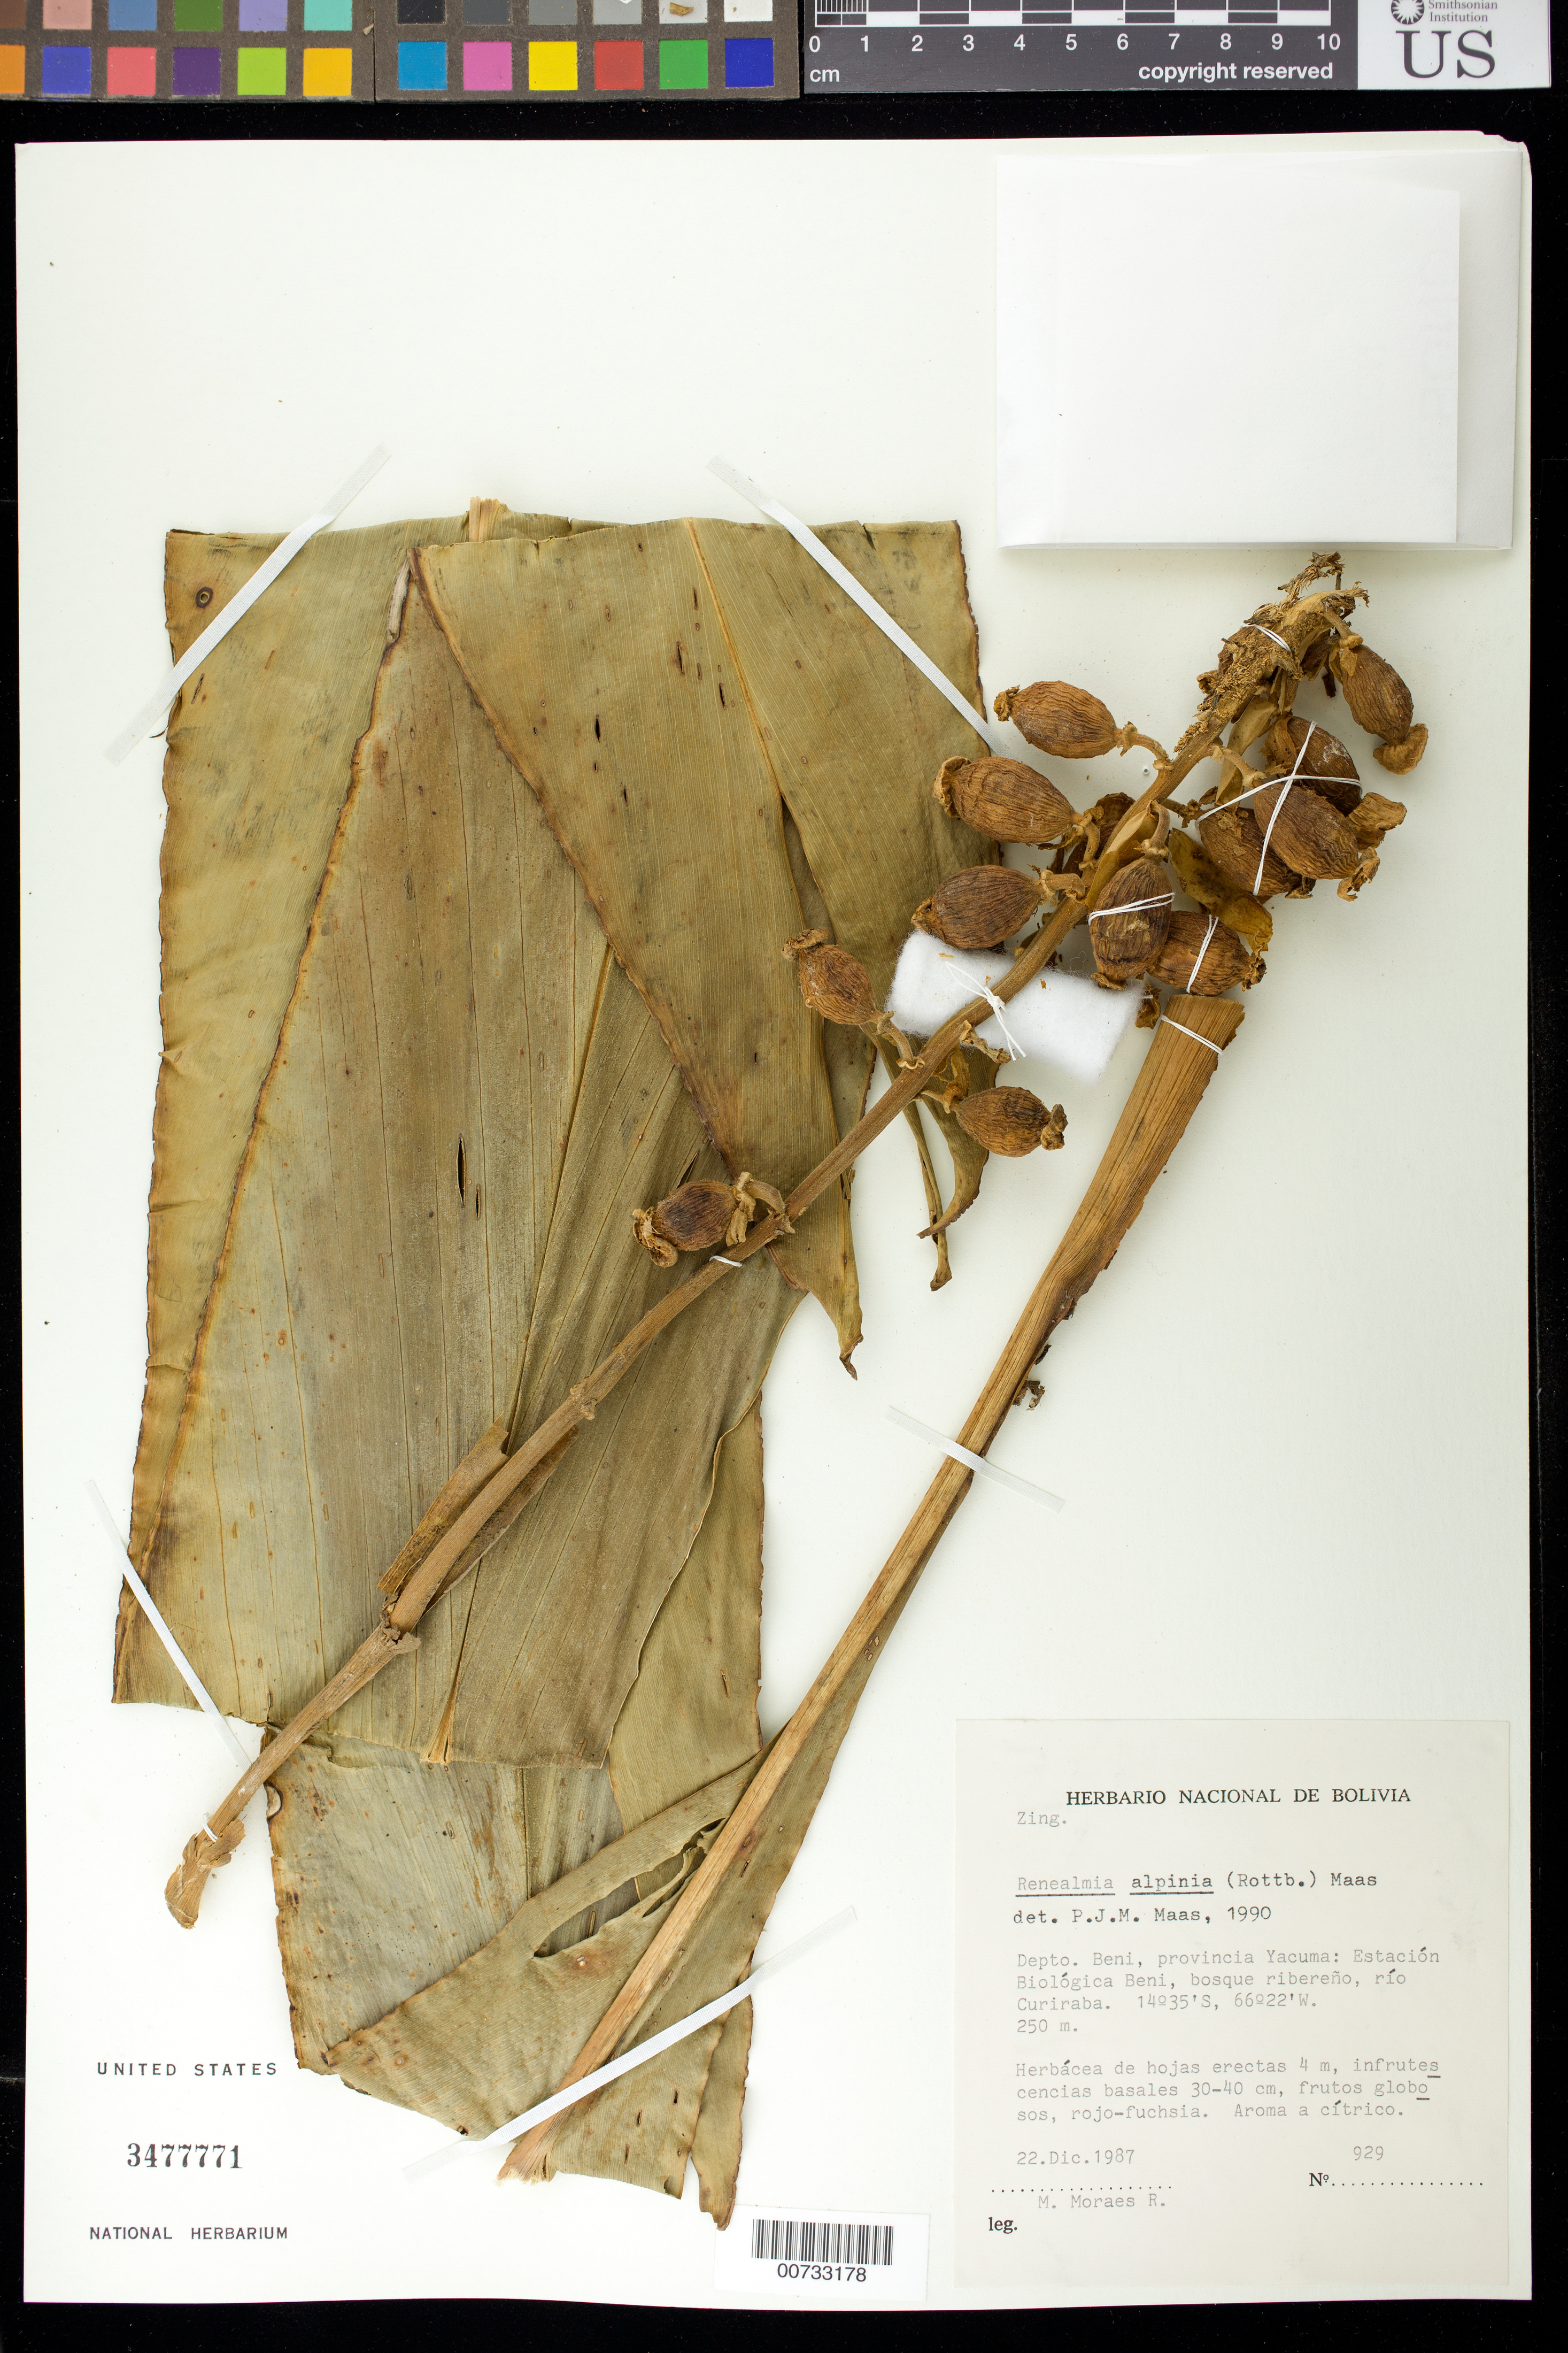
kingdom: Plantae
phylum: Tracheophyta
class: Liliopsida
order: Zingiberales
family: Zingiberaceae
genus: Renealmia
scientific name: Renealmia alpinia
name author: (Rottb.) Maas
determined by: Maas, Paul J. M.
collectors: R. Moraes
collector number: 929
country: Bolivia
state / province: Beni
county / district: Yacuma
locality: Estacion Biologica Beni, bosque rebereno, rio Curiraba.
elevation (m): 250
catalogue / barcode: US 3477771